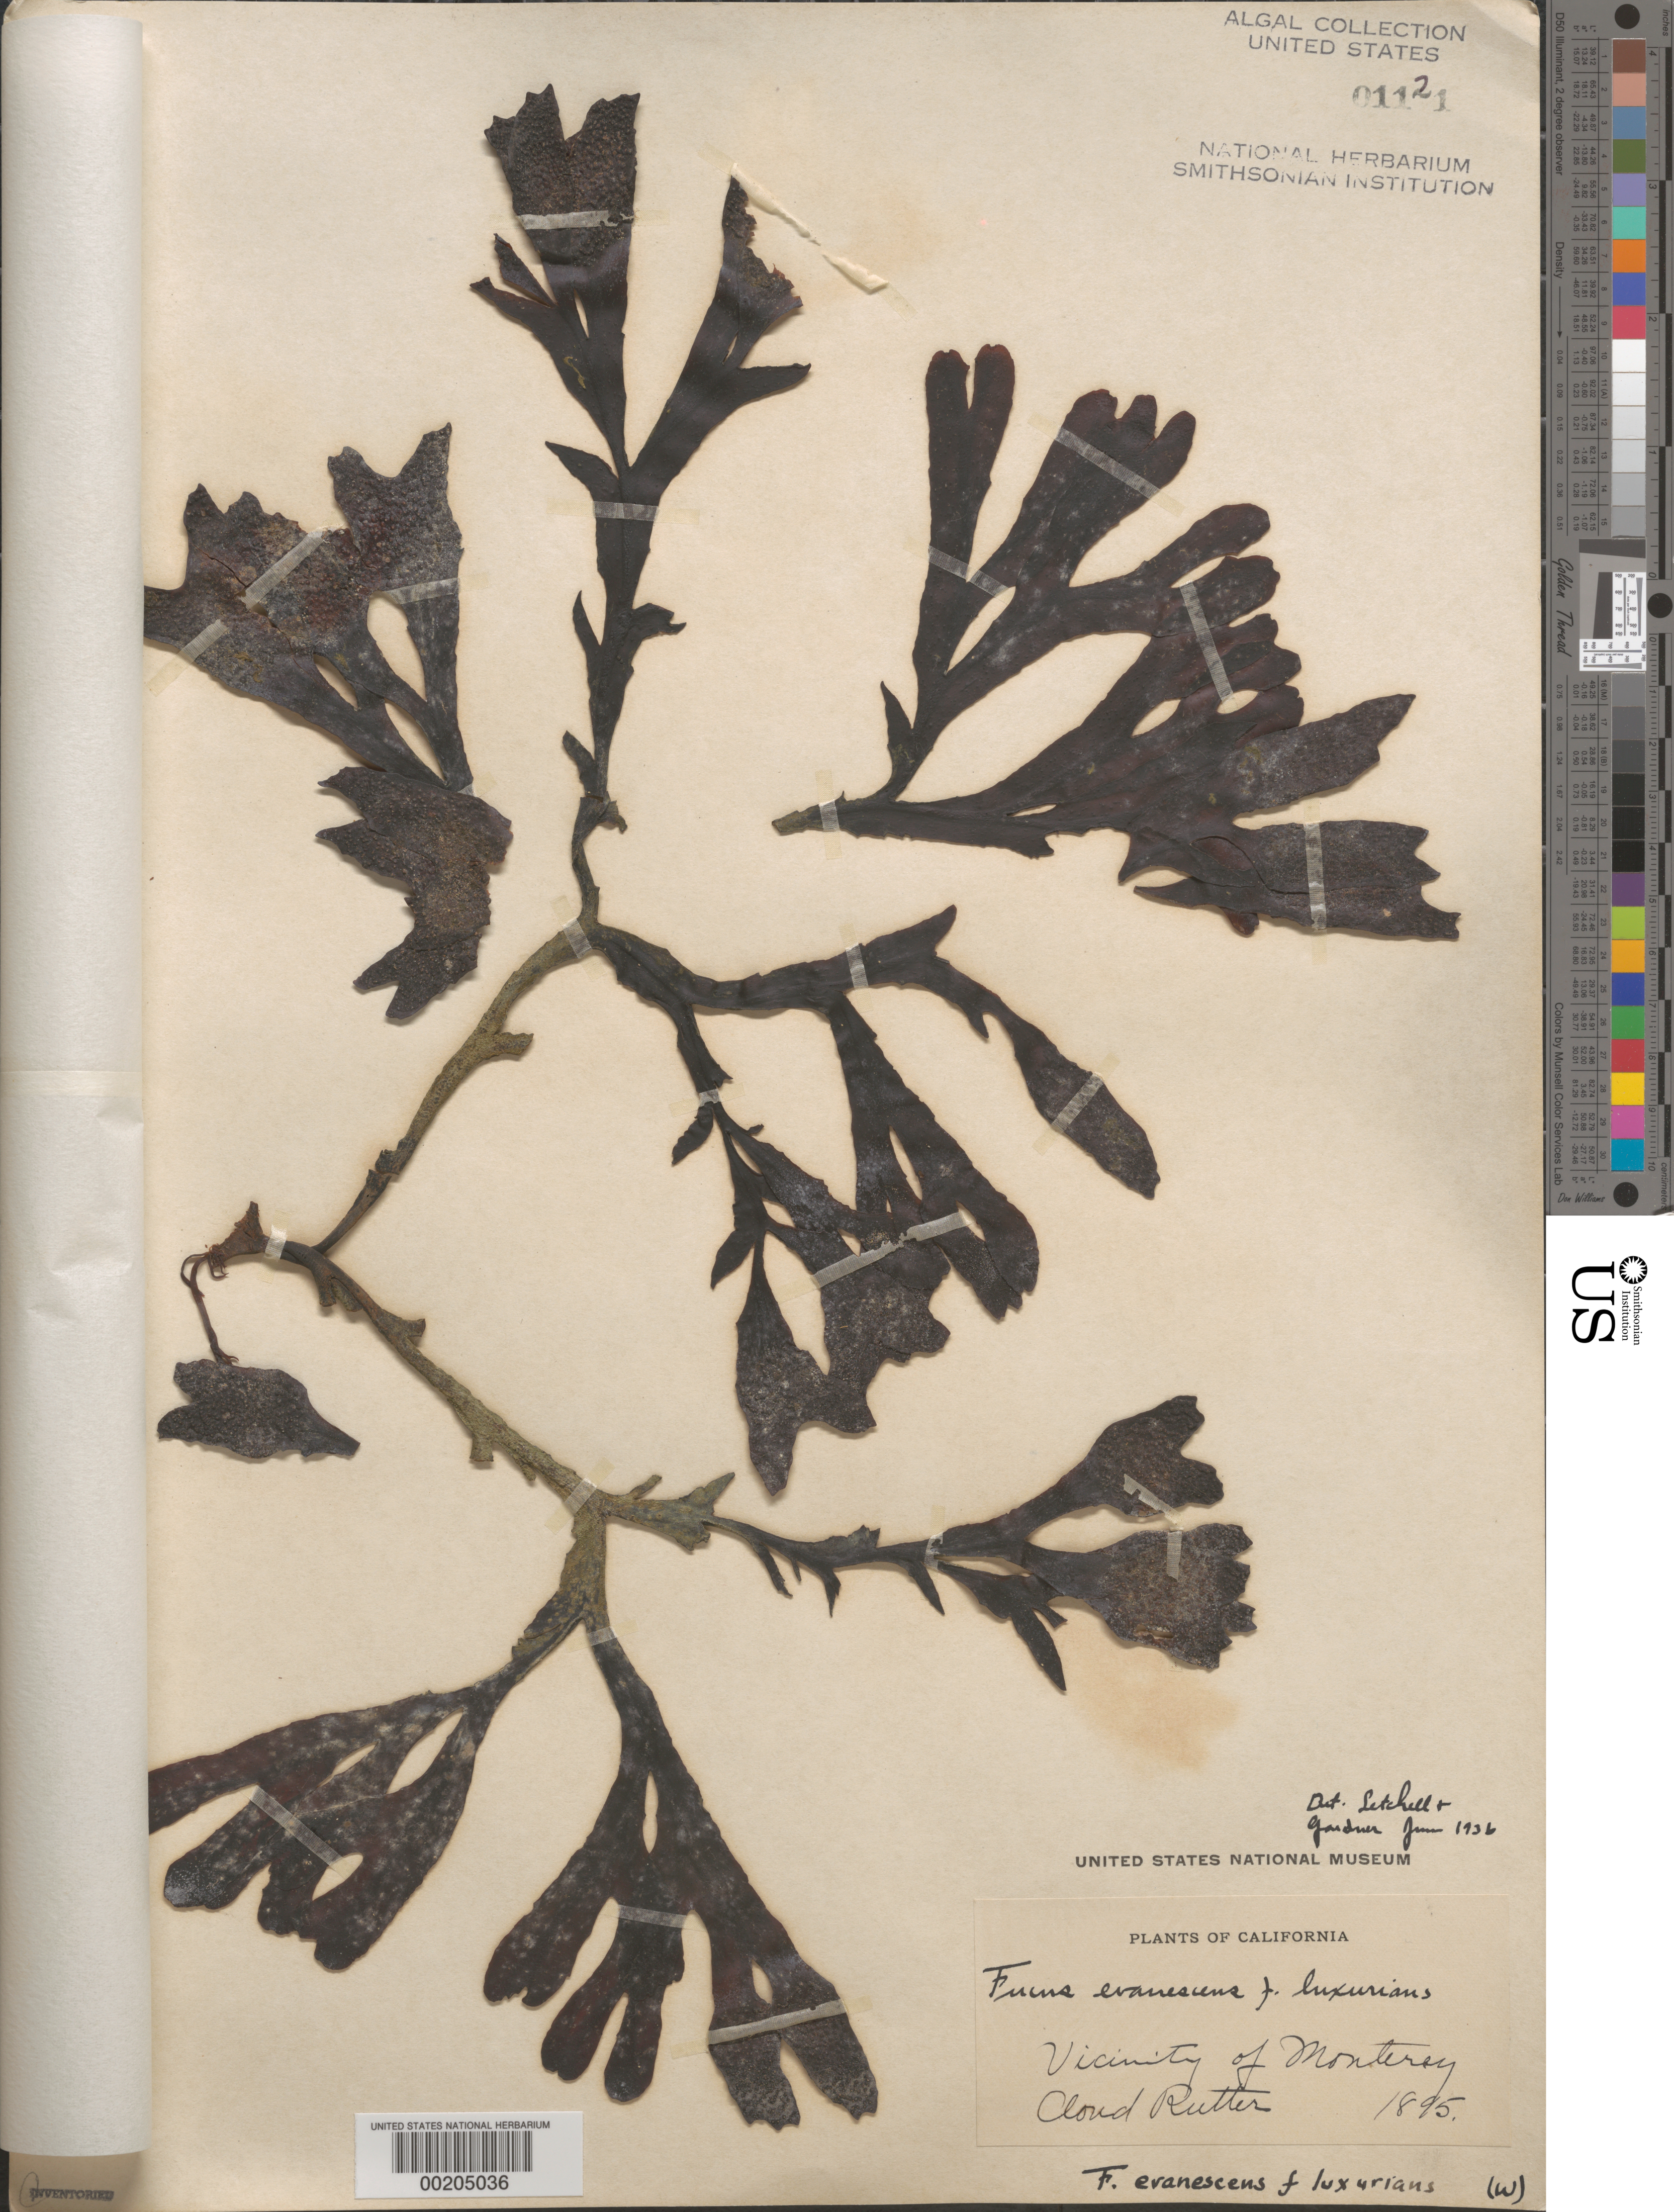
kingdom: Chromista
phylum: Ochrophyta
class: Phaeophyceae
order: Fucales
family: Fucaceae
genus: Fucus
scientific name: Fucus distichus subsp. evanescens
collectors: C. Rutter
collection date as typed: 1895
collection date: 1895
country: United States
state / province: California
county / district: Monterey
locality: Monterey area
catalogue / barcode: US 1121